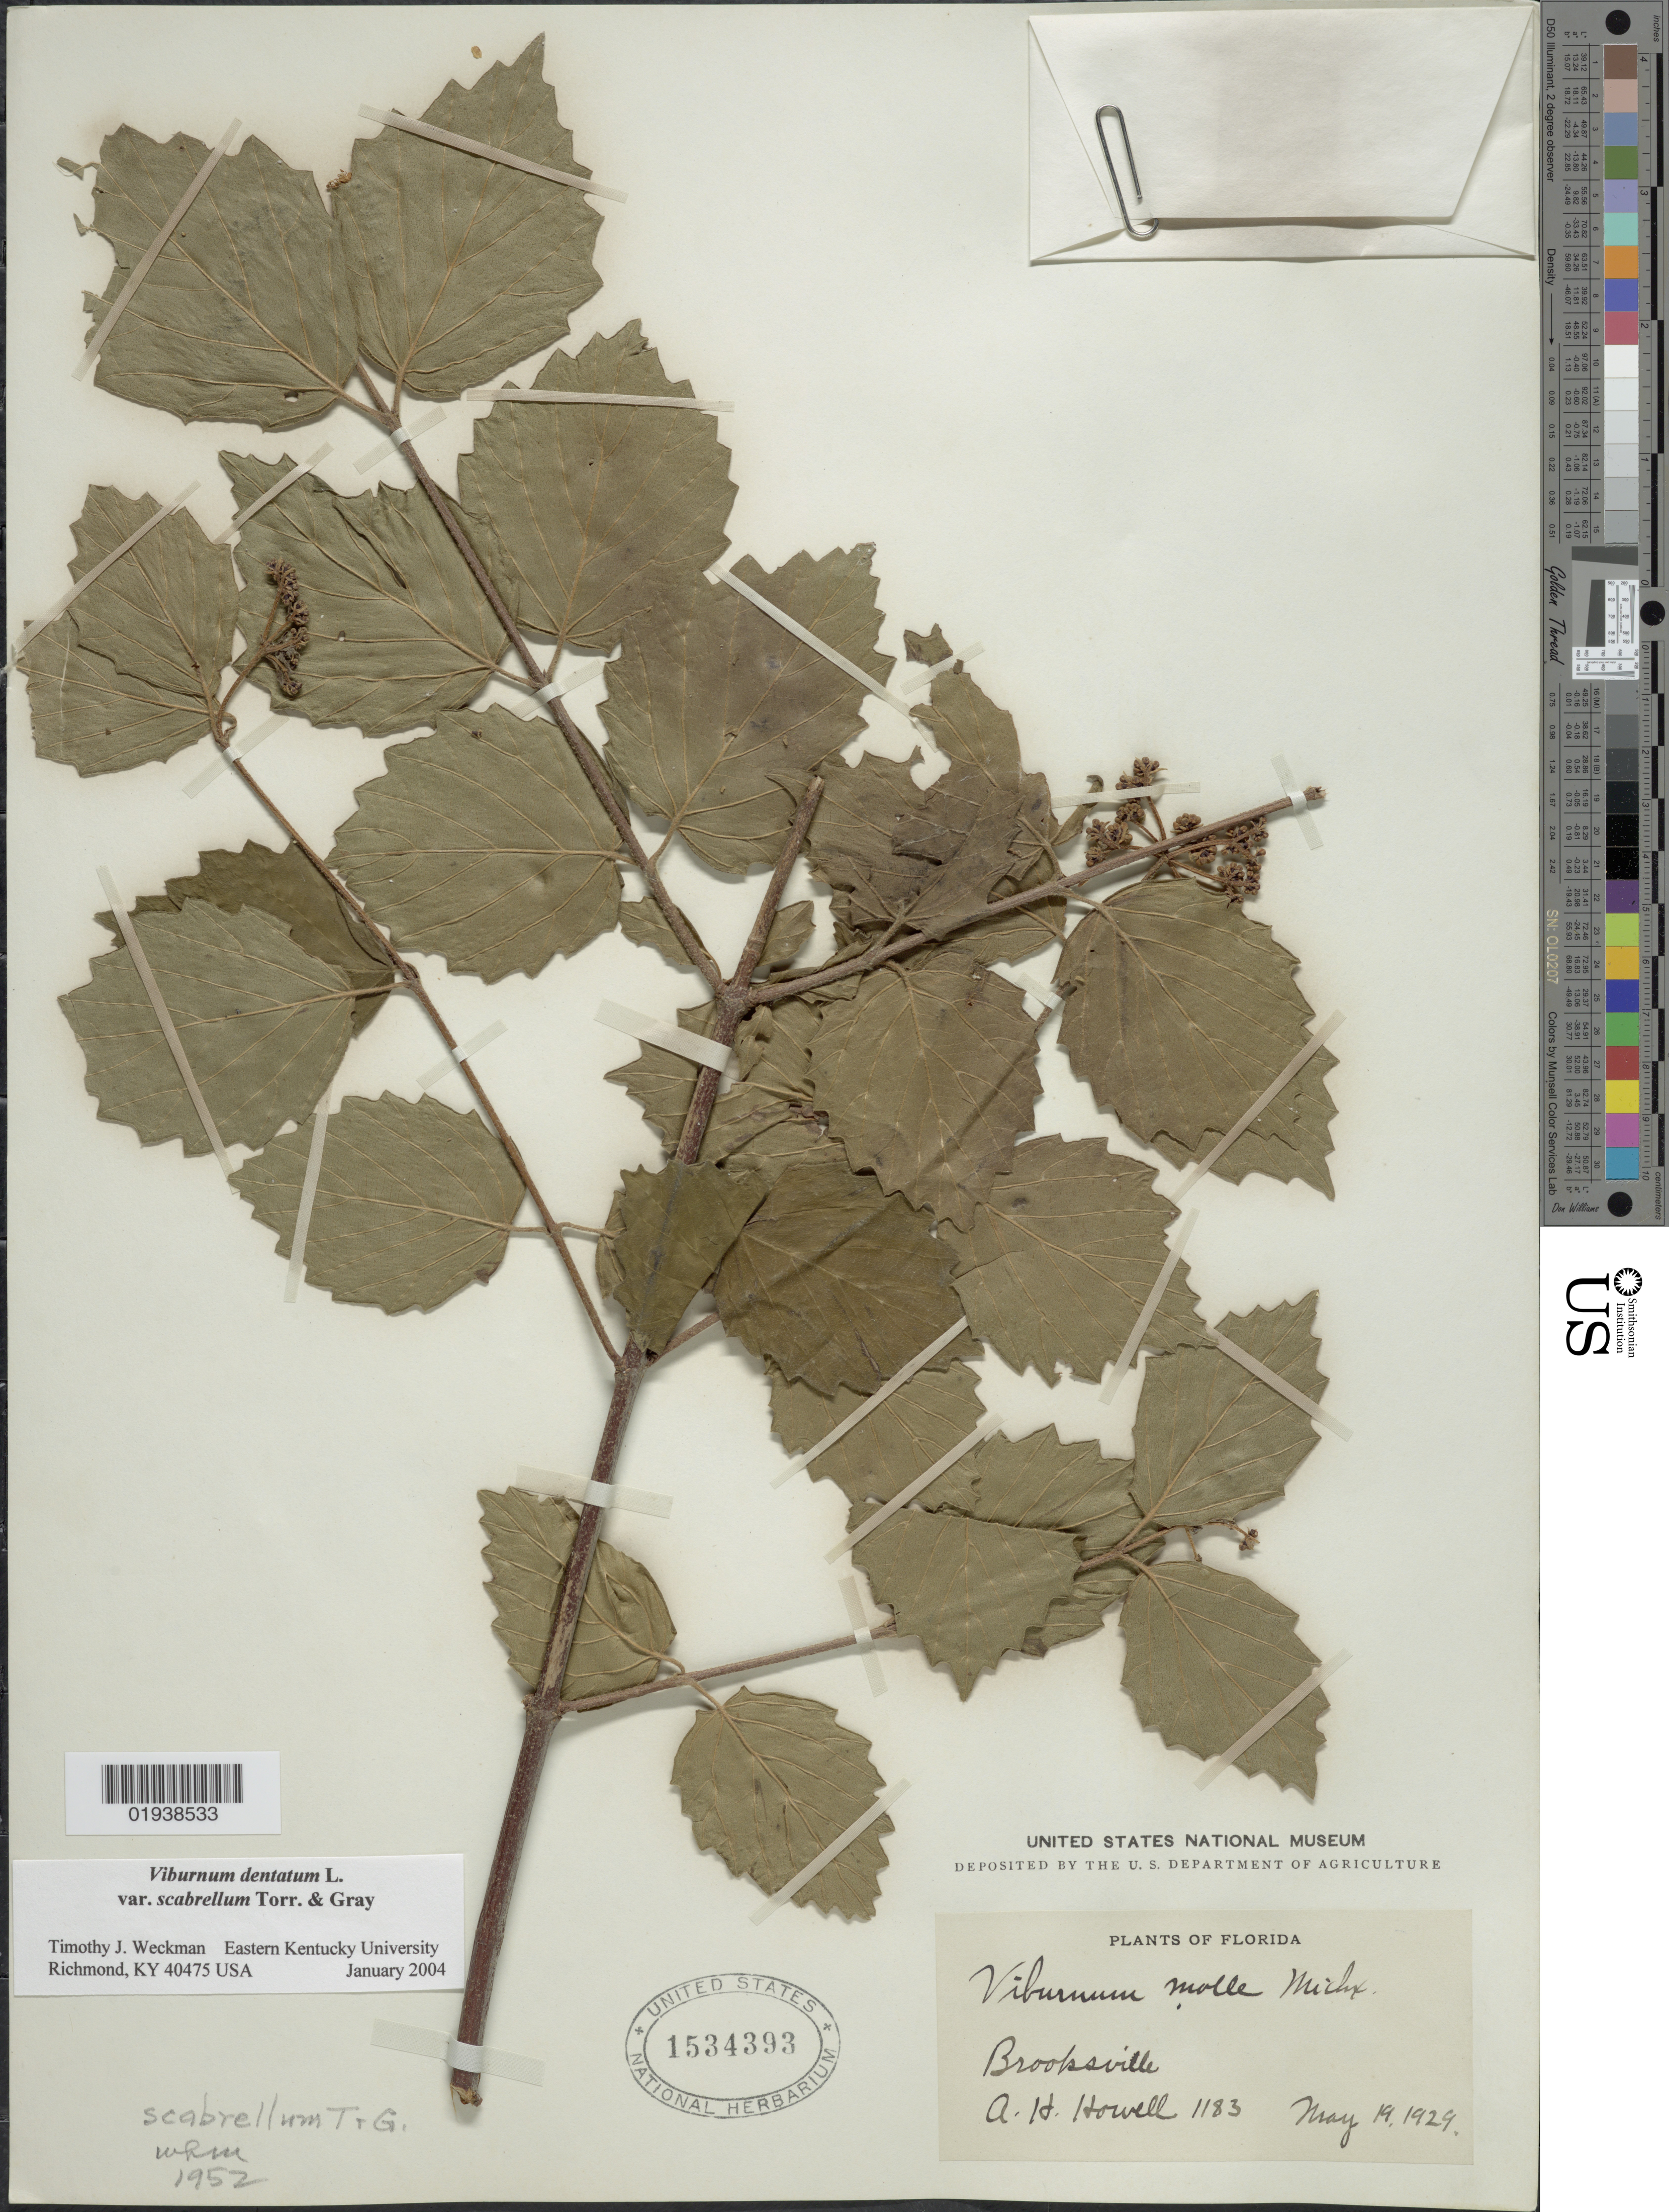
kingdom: Plantae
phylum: Tracheophyta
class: Magnoliopsida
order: Dipsacales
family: Viburnaceae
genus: Viburnum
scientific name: Viburnum dentatum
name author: L.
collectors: A. Howell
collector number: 1183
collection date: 1929-05-19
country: United States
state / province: Florida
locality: Brooksville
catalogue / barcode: US 1534393